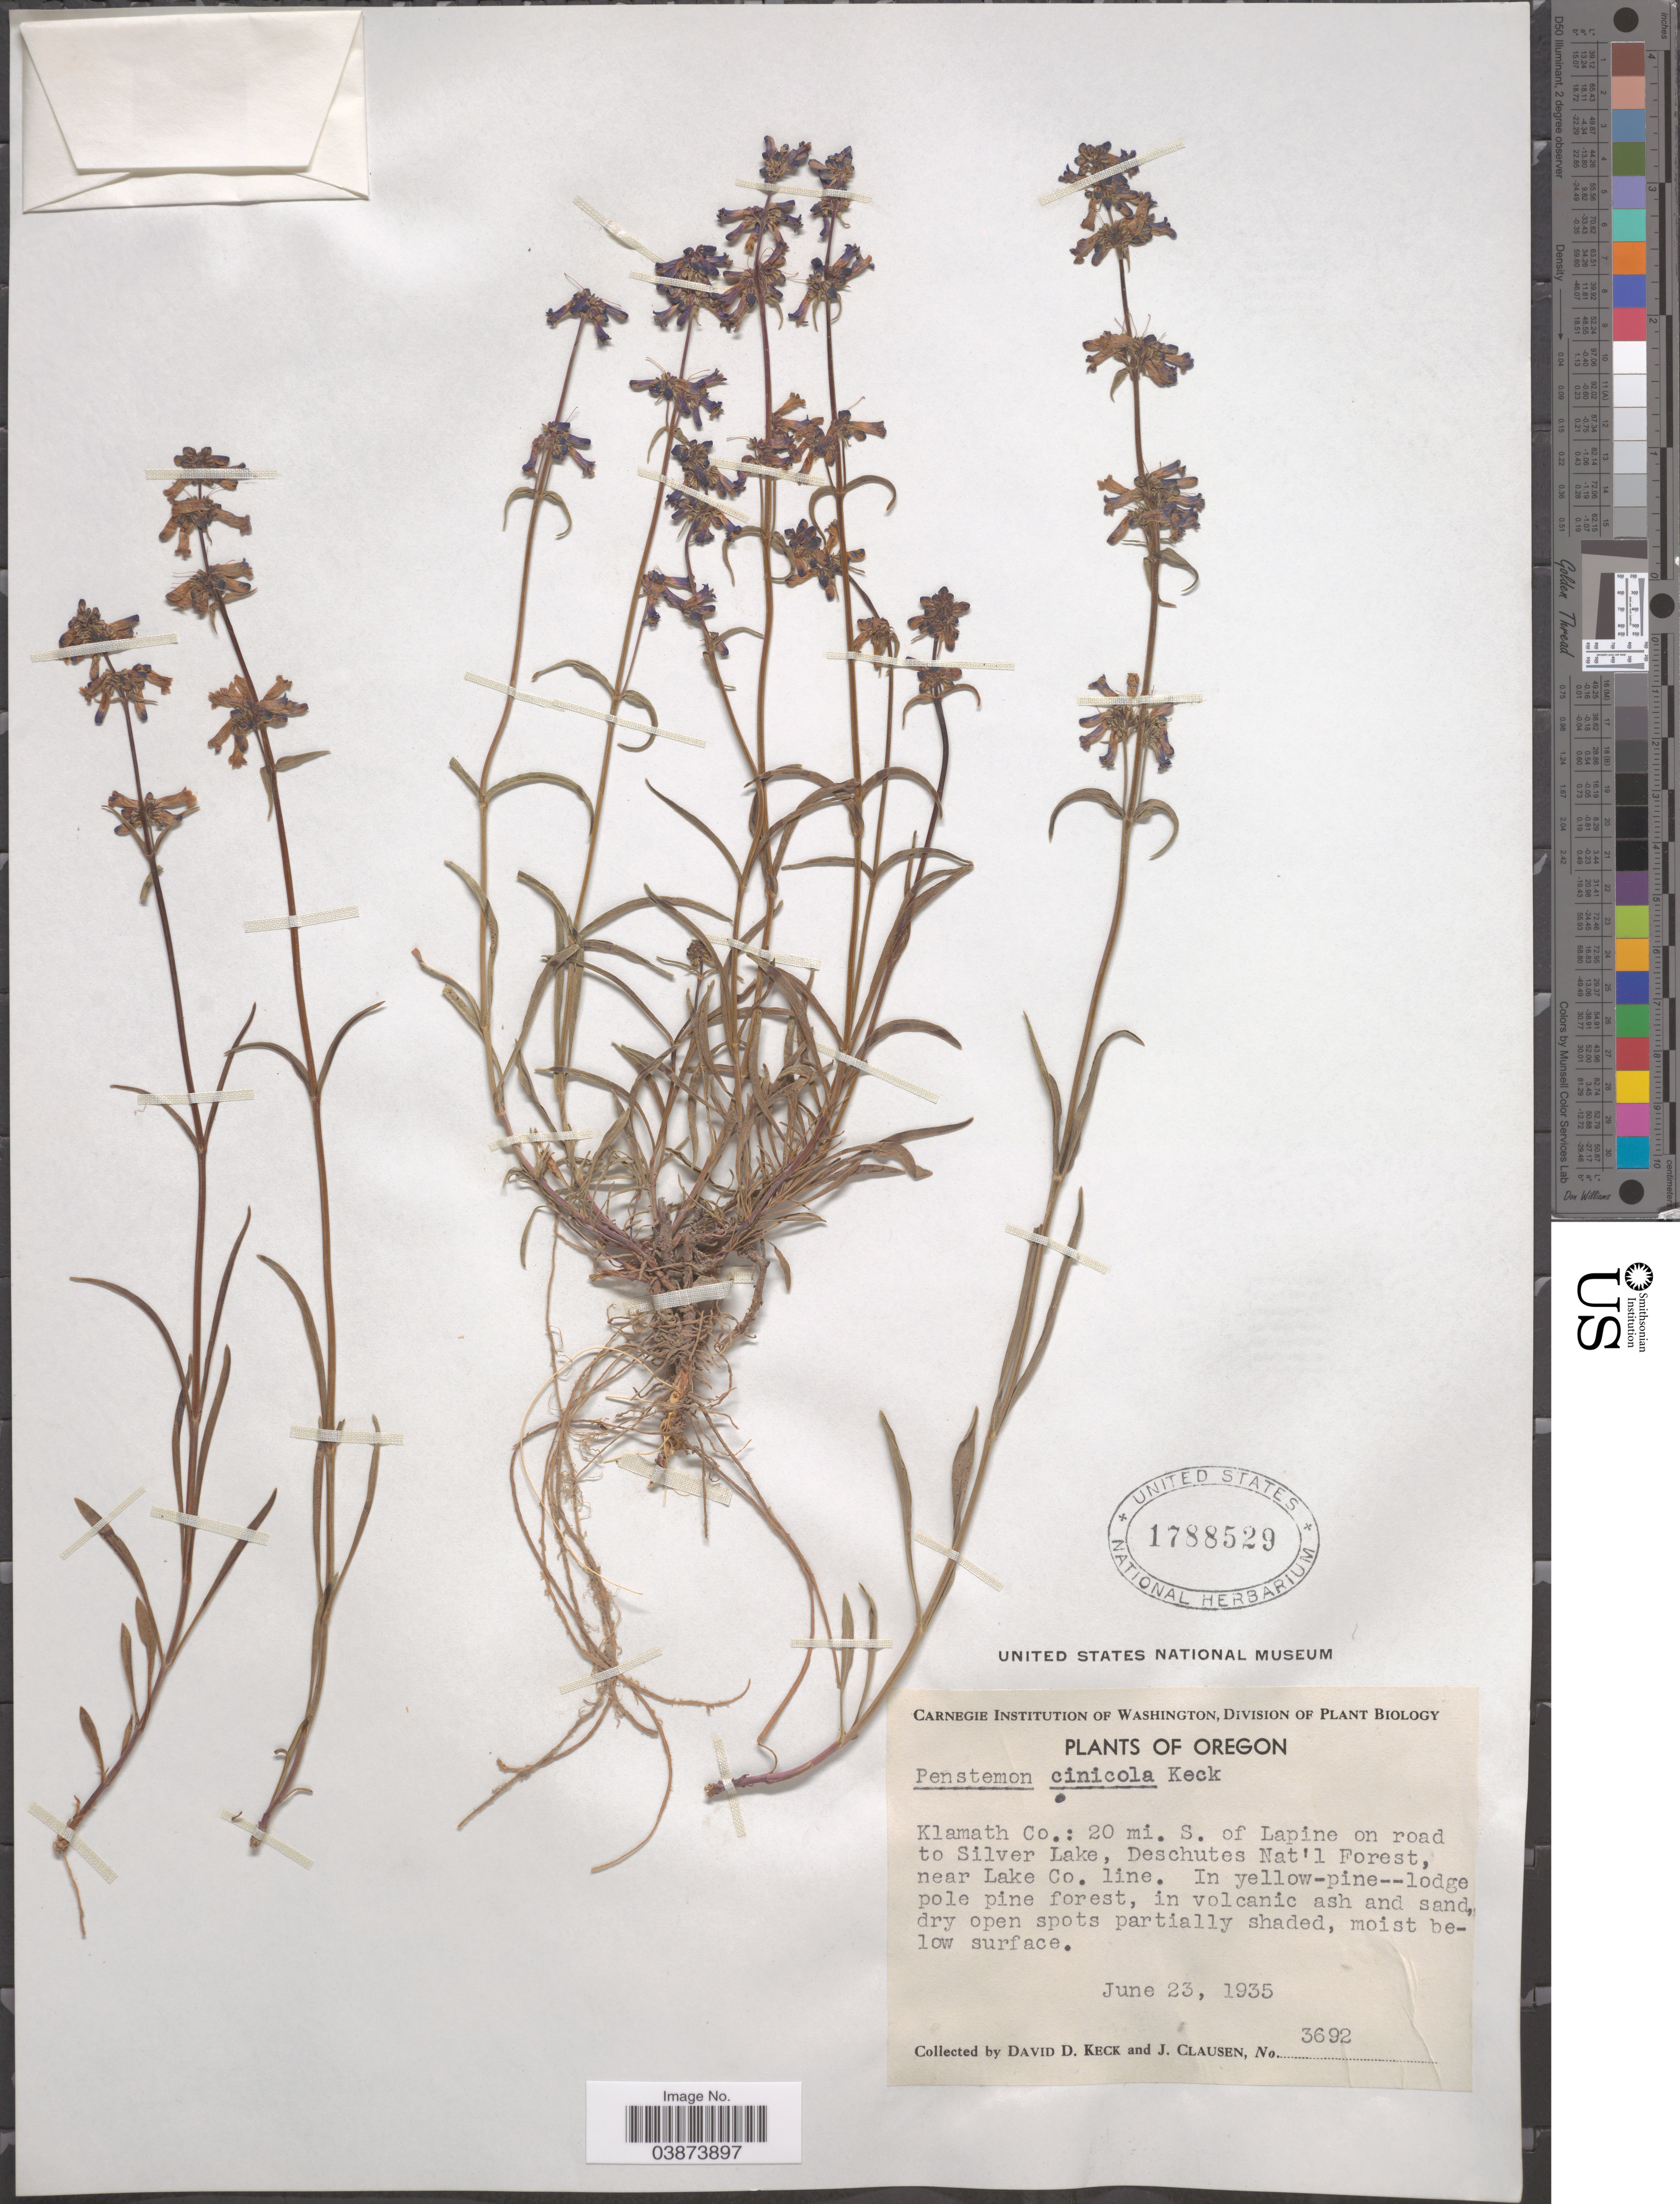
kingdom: Plantae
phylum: Tracheophyta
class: Magnoliopsida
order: Lamiales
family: Plantaginaceae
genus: Penstemon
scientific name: Penstemon cinicola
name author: D.D. Keck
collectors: D. D. Keck & J. Clausen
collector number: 3692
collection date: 1935-06-23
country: United States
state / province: Oregon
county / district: Klamath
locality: Klamath Co.: 20 mi. S. of Lapine on road to Silver Lake, Deschutes Nat'l Forest, near Lake Co. line.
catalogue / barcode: US 1788529